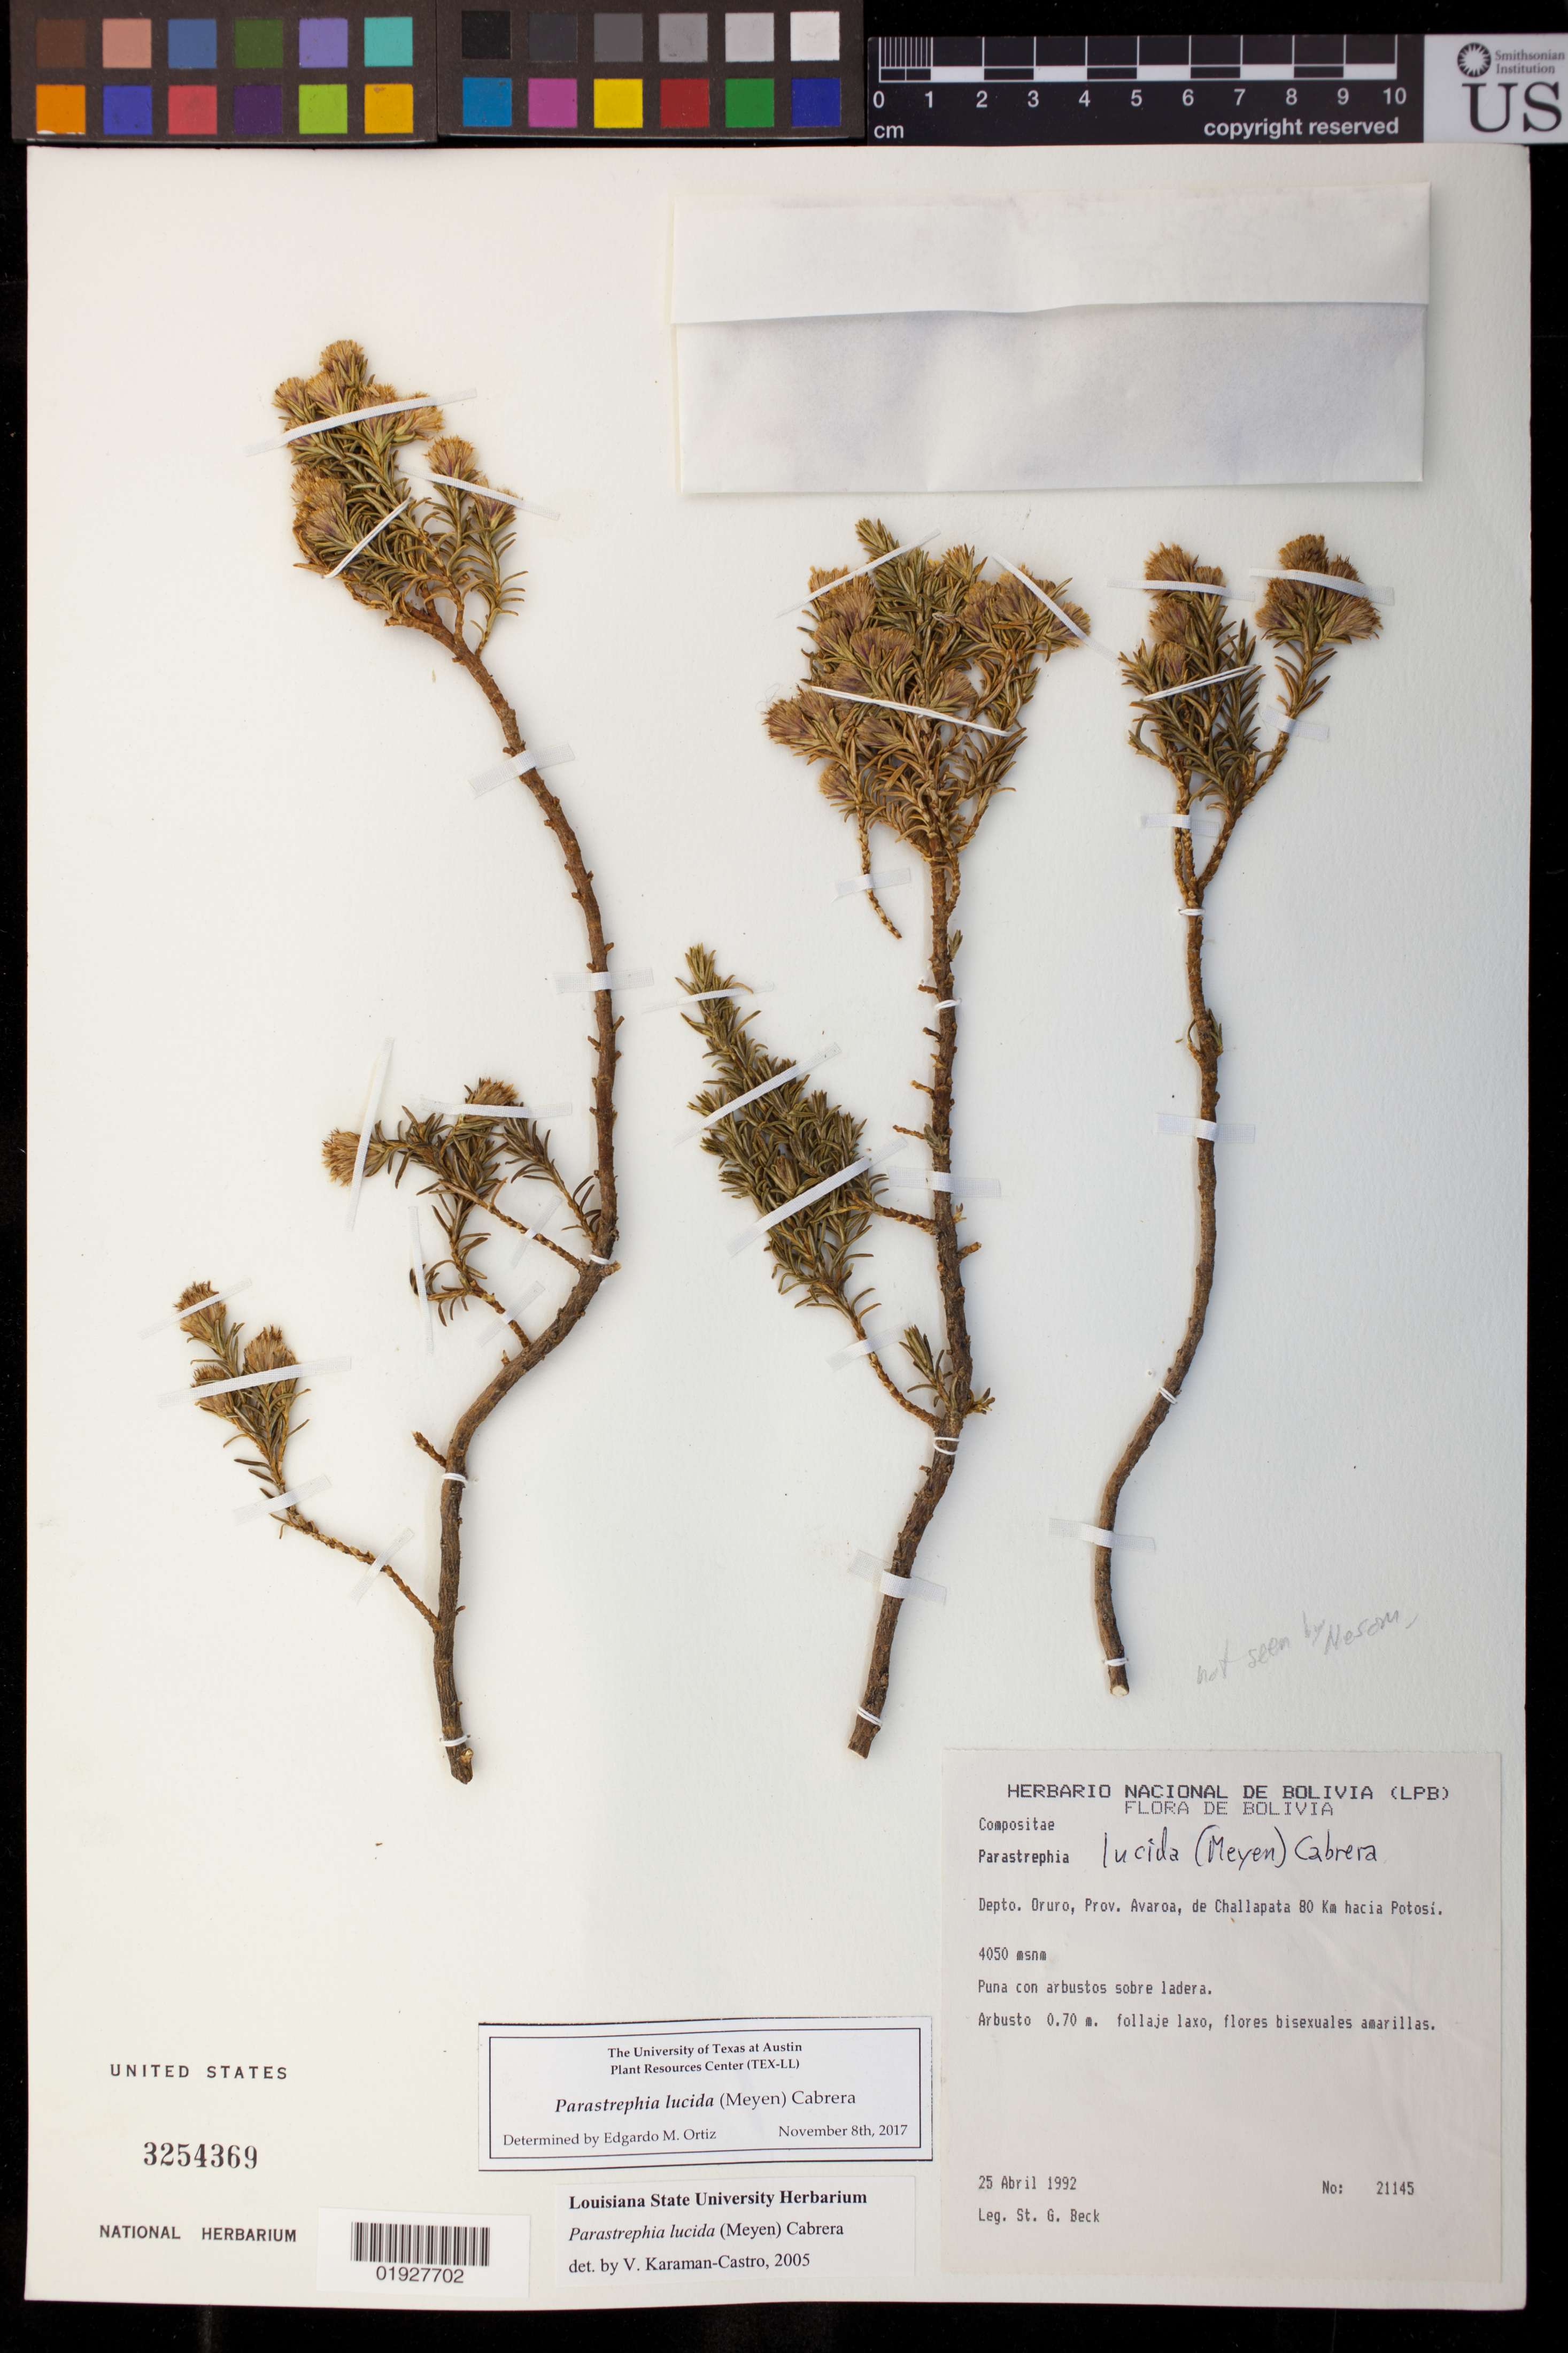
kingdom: Plantae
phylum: Tracheophyta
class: Magnoliopsida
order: Asterales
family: Asteraceae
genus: Parastrephia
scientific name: Parastrephia lucida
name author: (Meyen) Cabrera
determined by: Ortiz, E. M.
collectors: S. G. Beck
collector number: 21145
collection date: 1992-04-25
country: Bolivia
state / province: Oruro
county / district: Avaroa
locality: de Challapata 80 Km hacia Potosi.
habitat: Puna con arbustos sobre ladera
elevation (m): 4050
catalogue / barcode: US 3254369